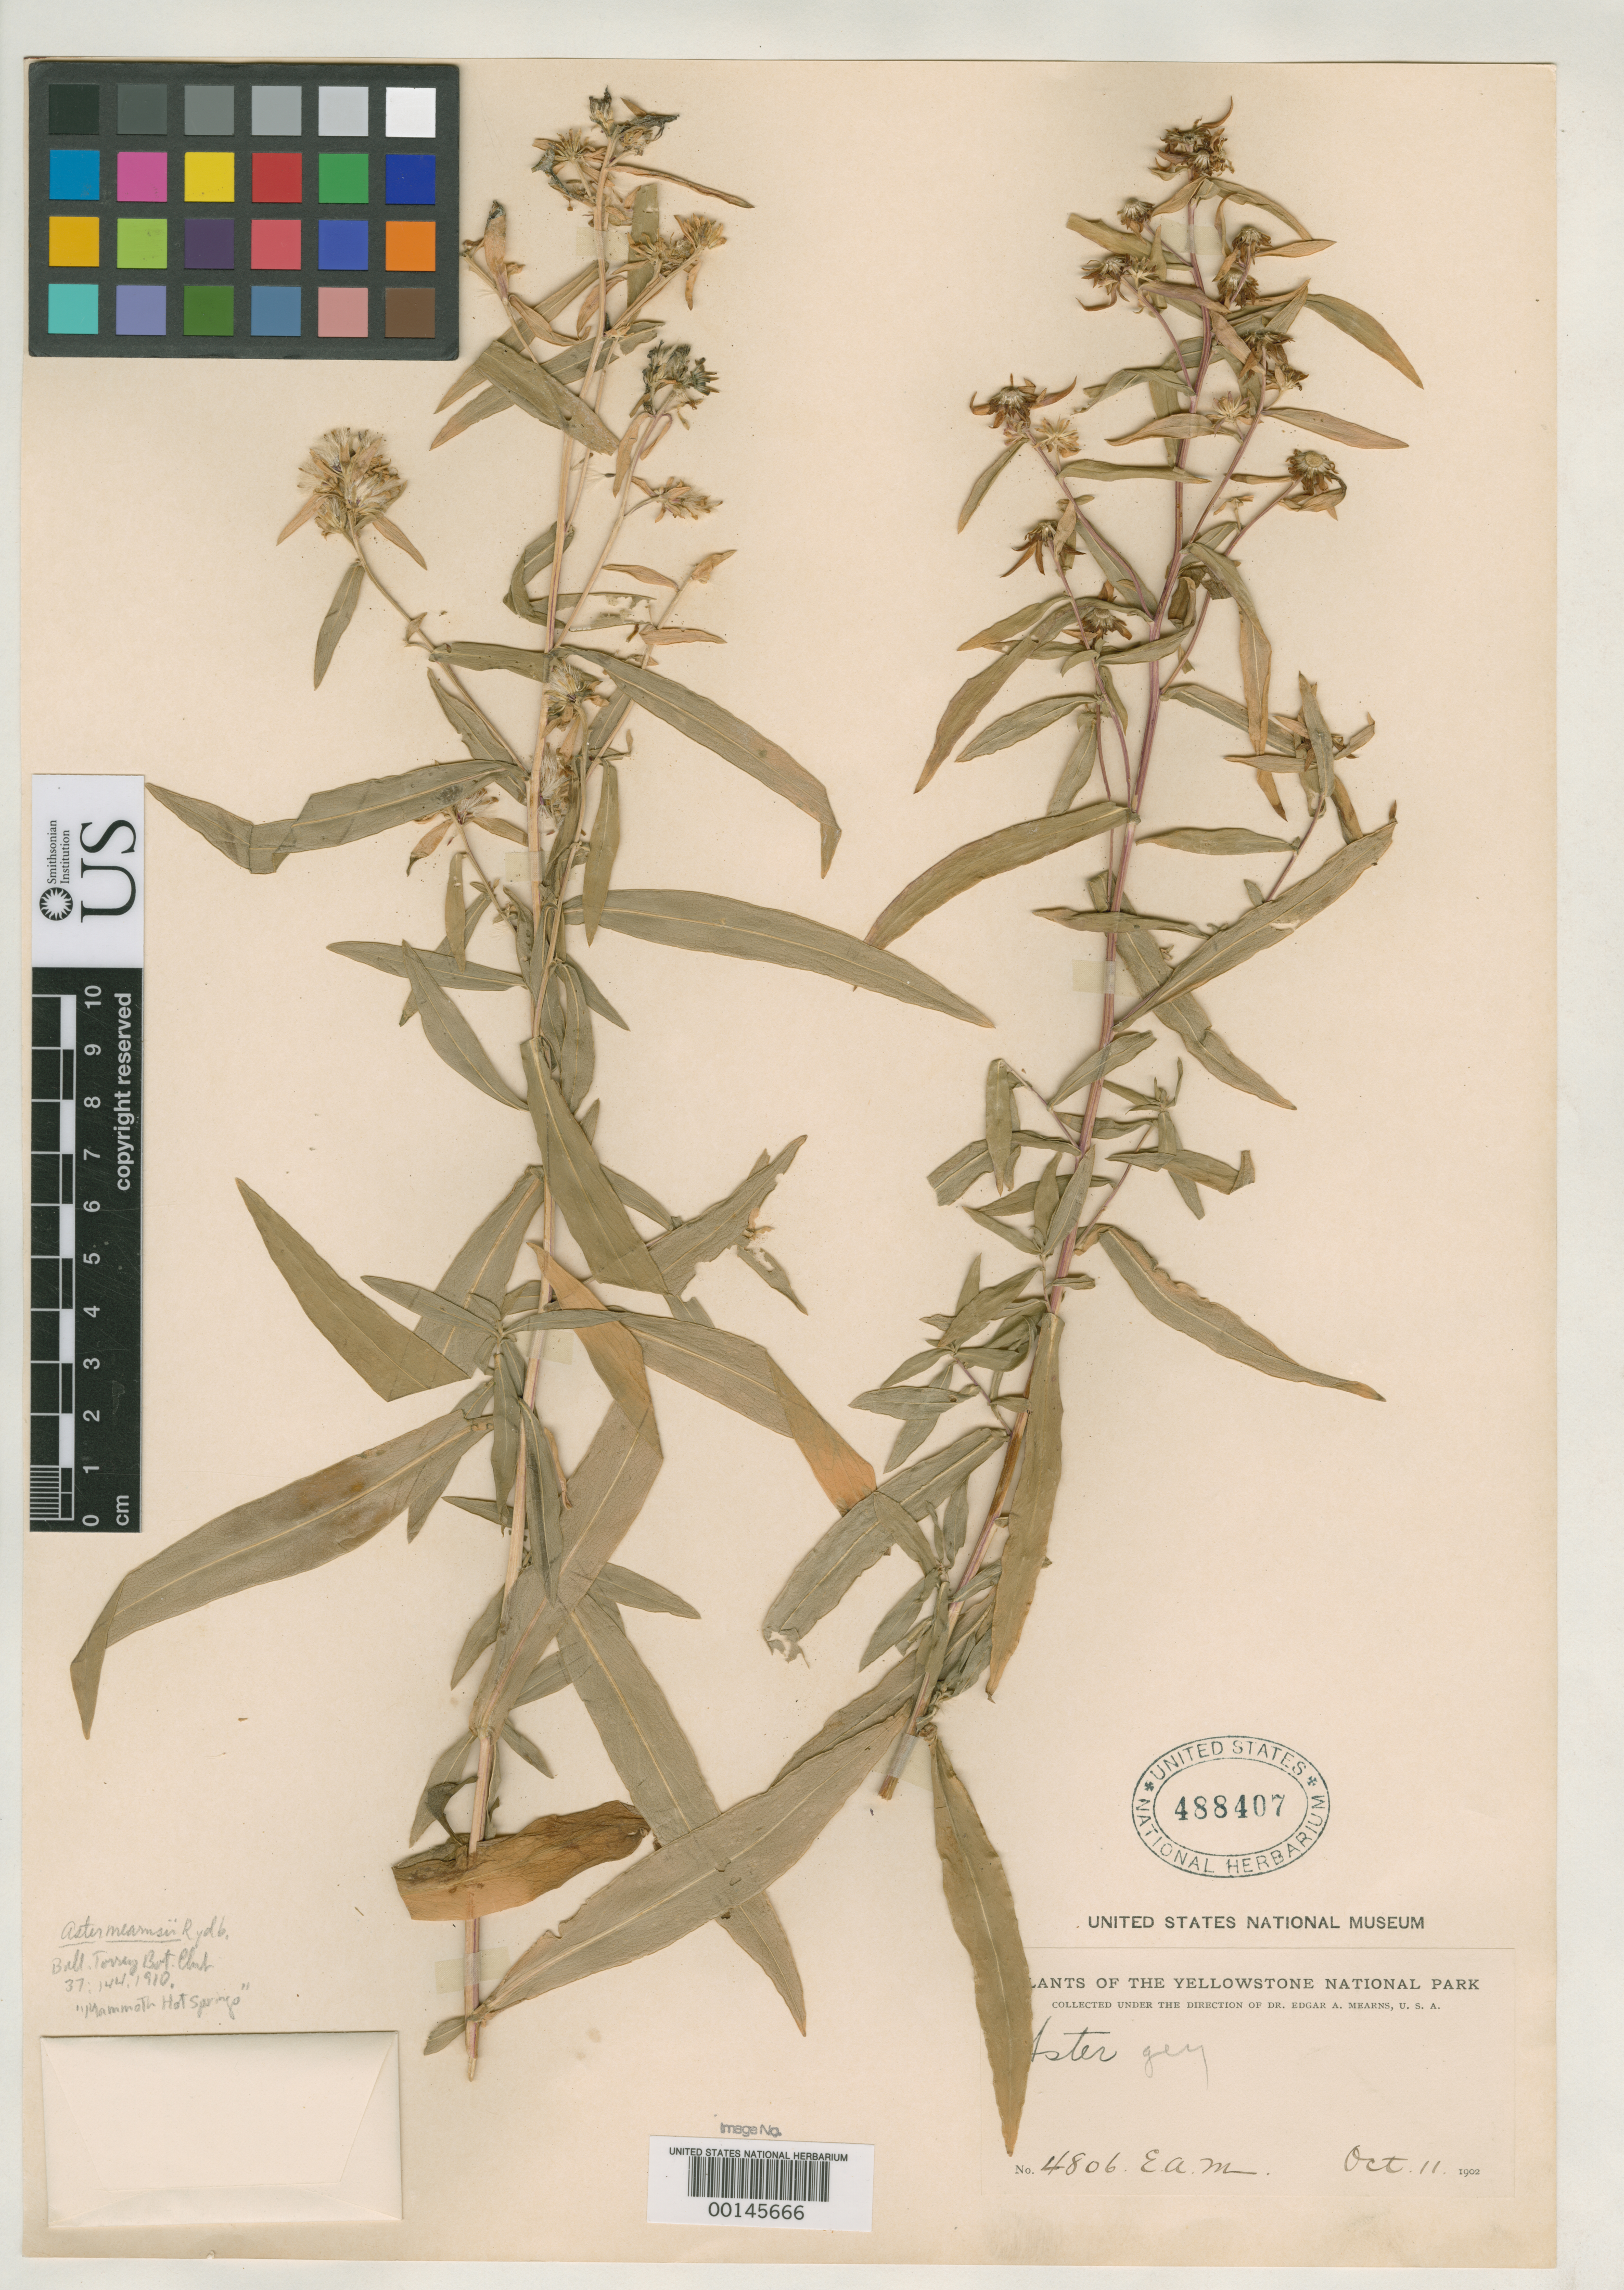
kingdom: Plantae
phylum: Tracheophyta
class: Magnoliopsida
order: Asterales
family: Asteraceae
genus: Aster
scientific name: Aster mearnsii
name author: Rydb.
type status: Isotype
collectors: E. A. Mearns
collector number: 4806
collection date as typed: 11 Oct 1902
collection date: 1902-10-11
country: United States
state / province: Wyoming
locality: Yellowstone National Park, Mammoth Hot Springs.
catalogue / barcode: US 488407